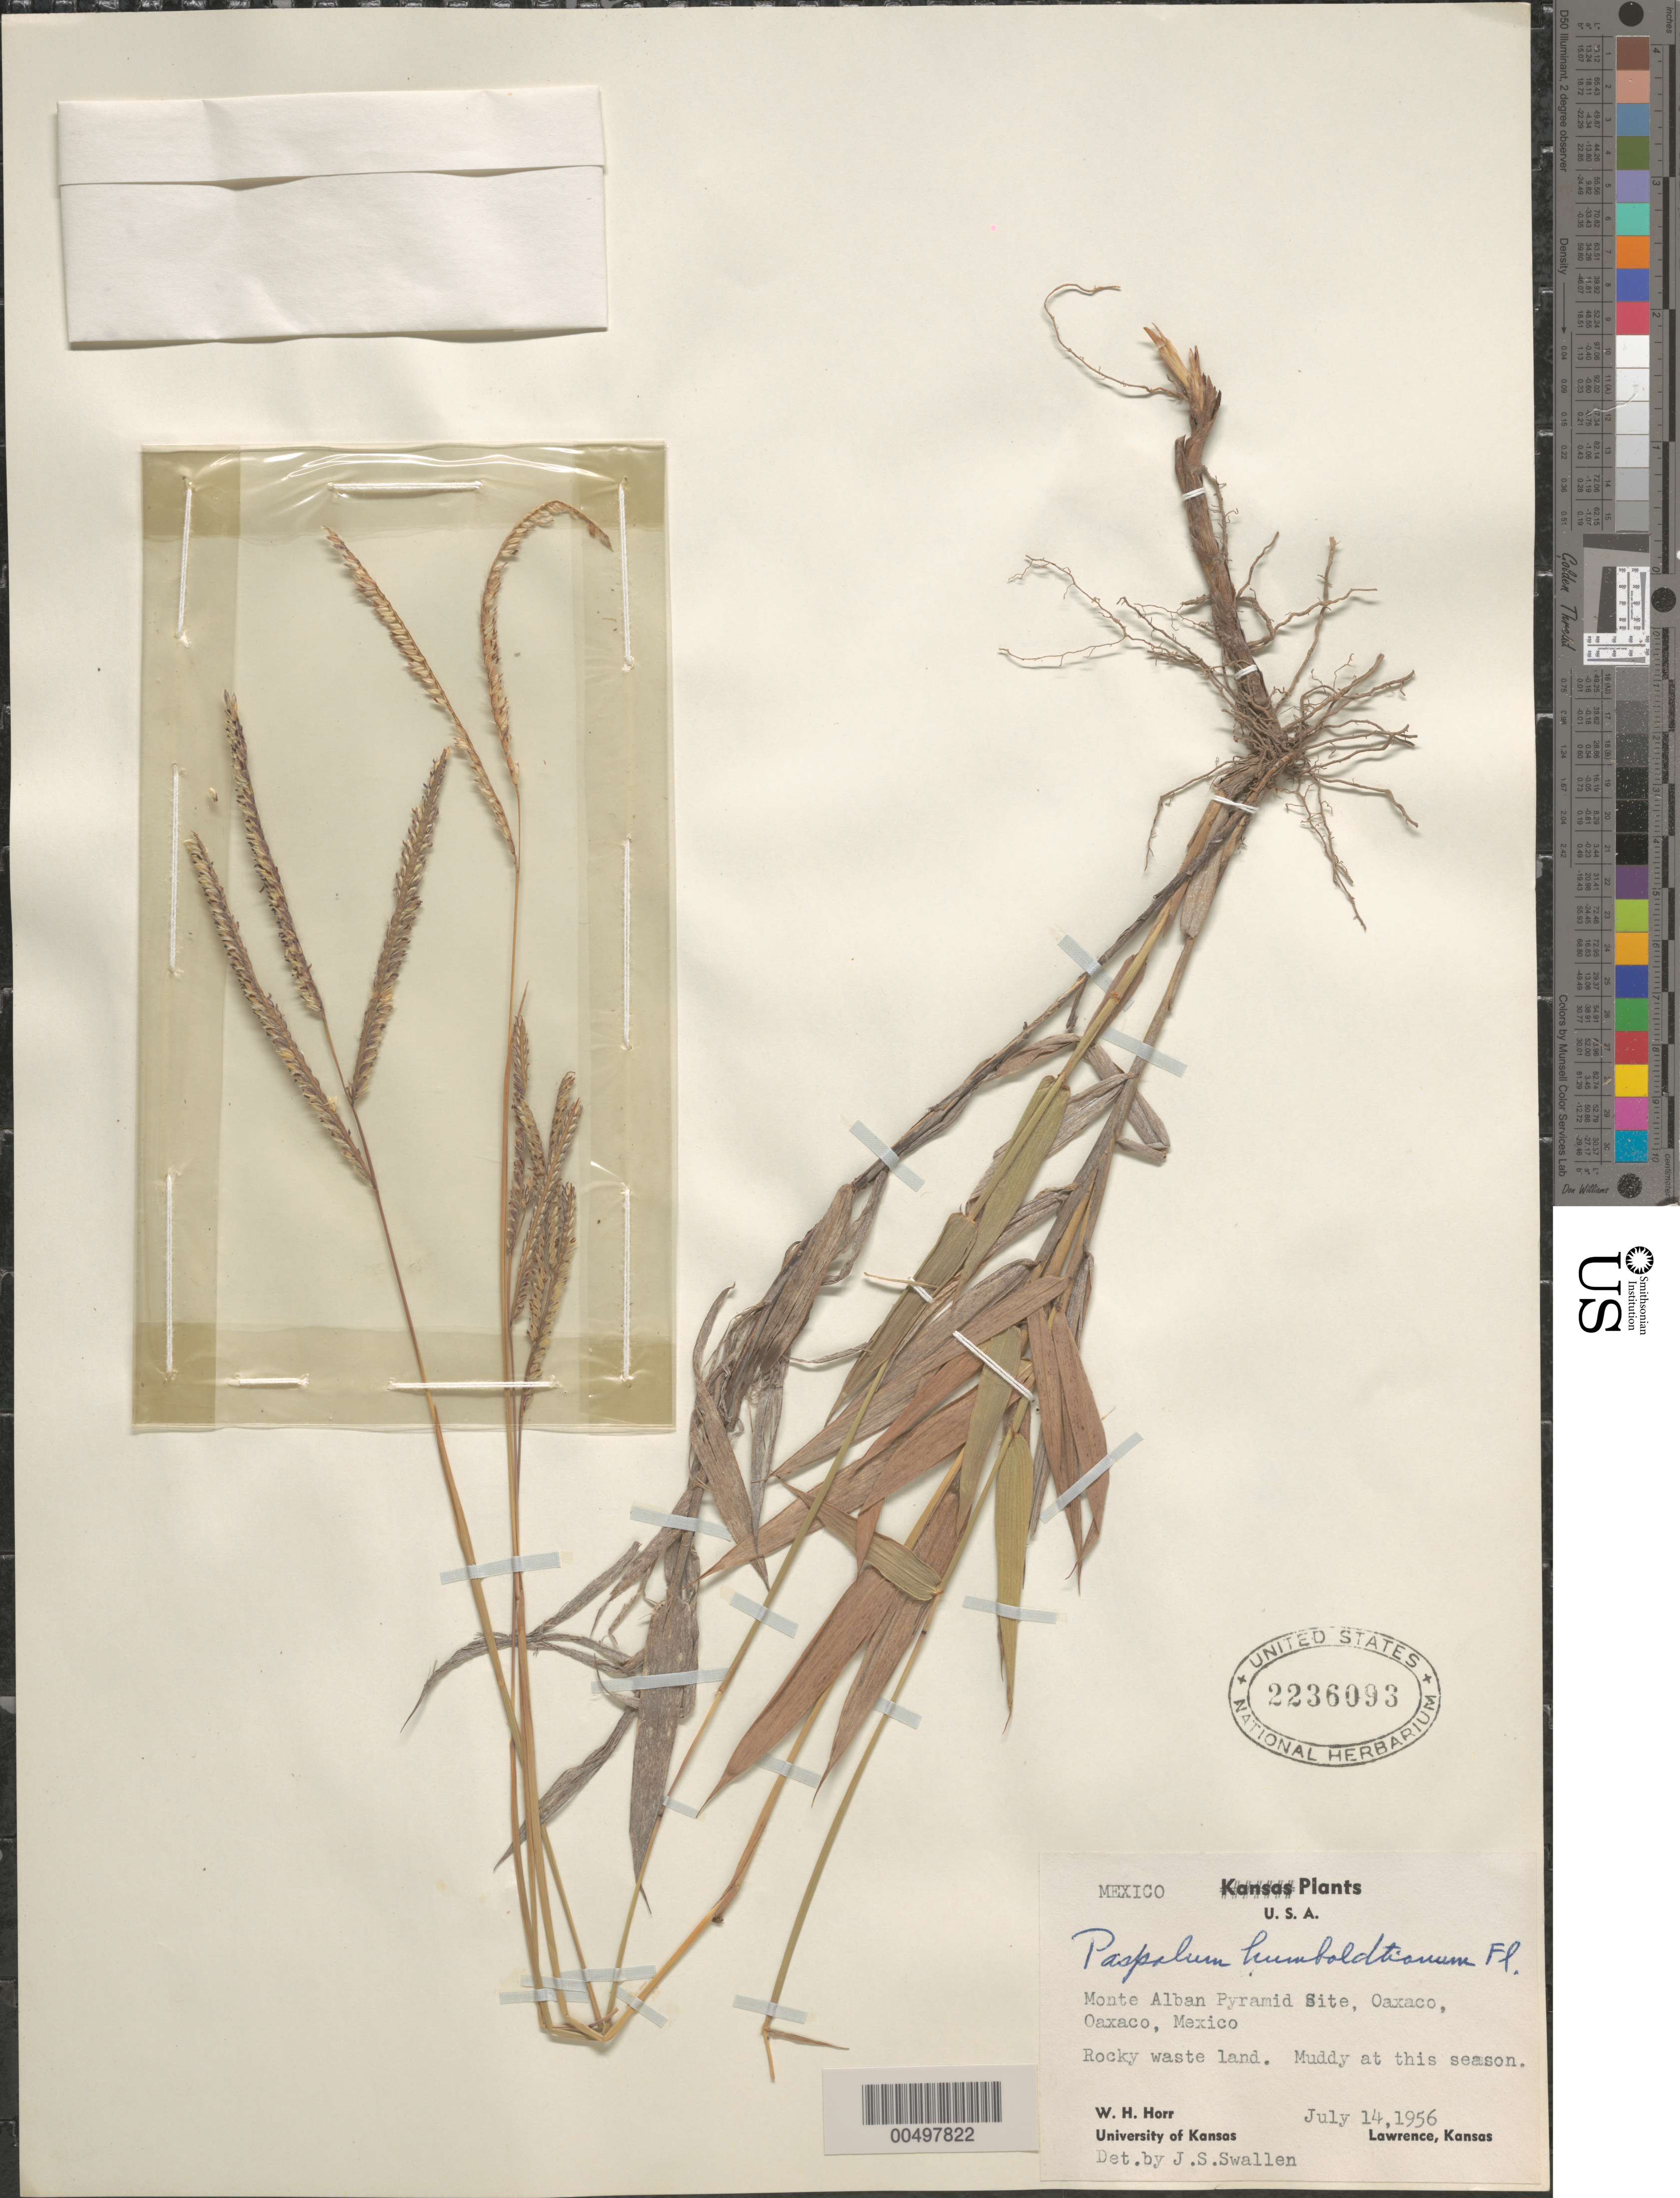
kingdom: Plantae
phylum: Tracheophyta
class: Liliopsida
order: Poales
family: Poaceae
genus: Paspalum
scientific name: Paspalum humboldtianum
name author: Flüggé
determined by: Swallen, Jason R.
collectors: W. H. Horr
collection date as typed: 14 Jul 1956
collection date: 1956-07-14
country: Mexico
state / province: Oaxaca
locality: Monte Alban Pyramid Site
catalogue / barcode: US 2236093